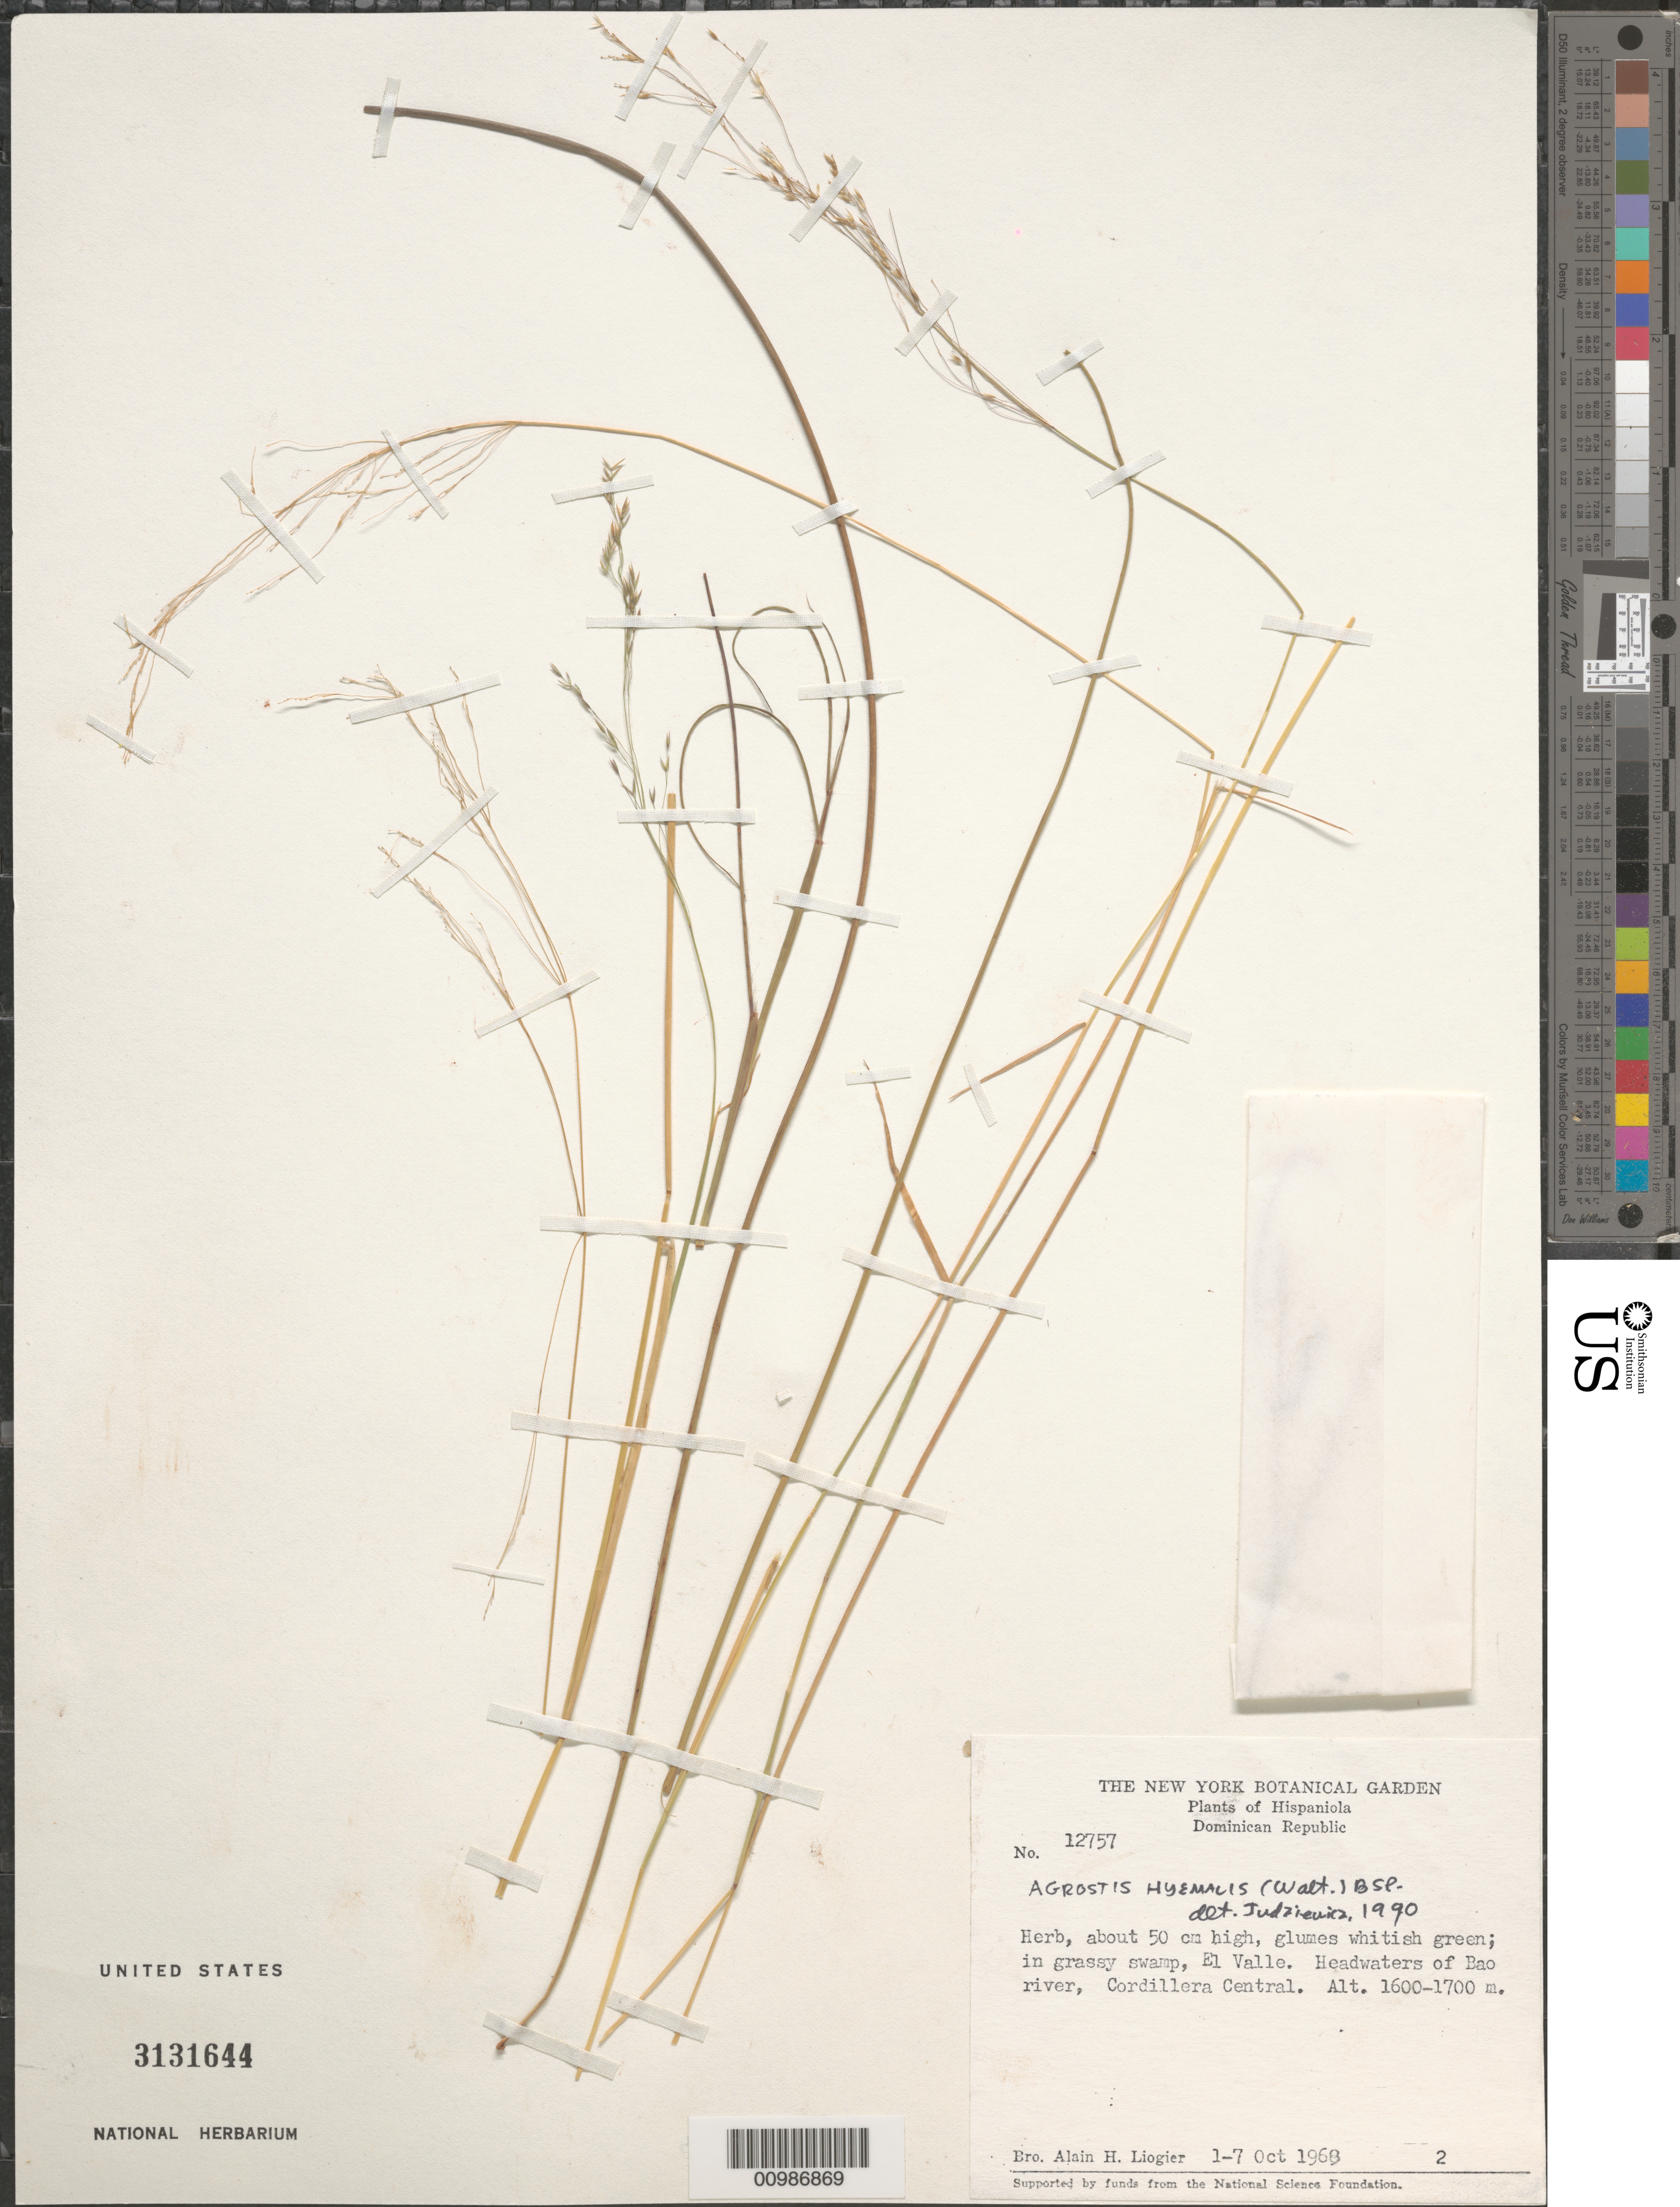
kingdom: Plantae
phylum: Tracheophyta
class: Liliopsida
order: Poales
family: Poaceae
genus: Agrostis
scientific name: Agrostis hyemalis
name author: (Walter) Britton et al.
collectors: A. H. Liogier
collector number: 12757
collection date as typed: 01 Oct 1968 to07 Oct 1968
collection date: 1968-10-01/1968-10-07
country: Dominican Republic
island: Hispaniola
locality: El Valle, headwaters of Bao river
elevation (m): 1600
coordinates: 0 N, 0 E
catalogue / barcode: US 3131644